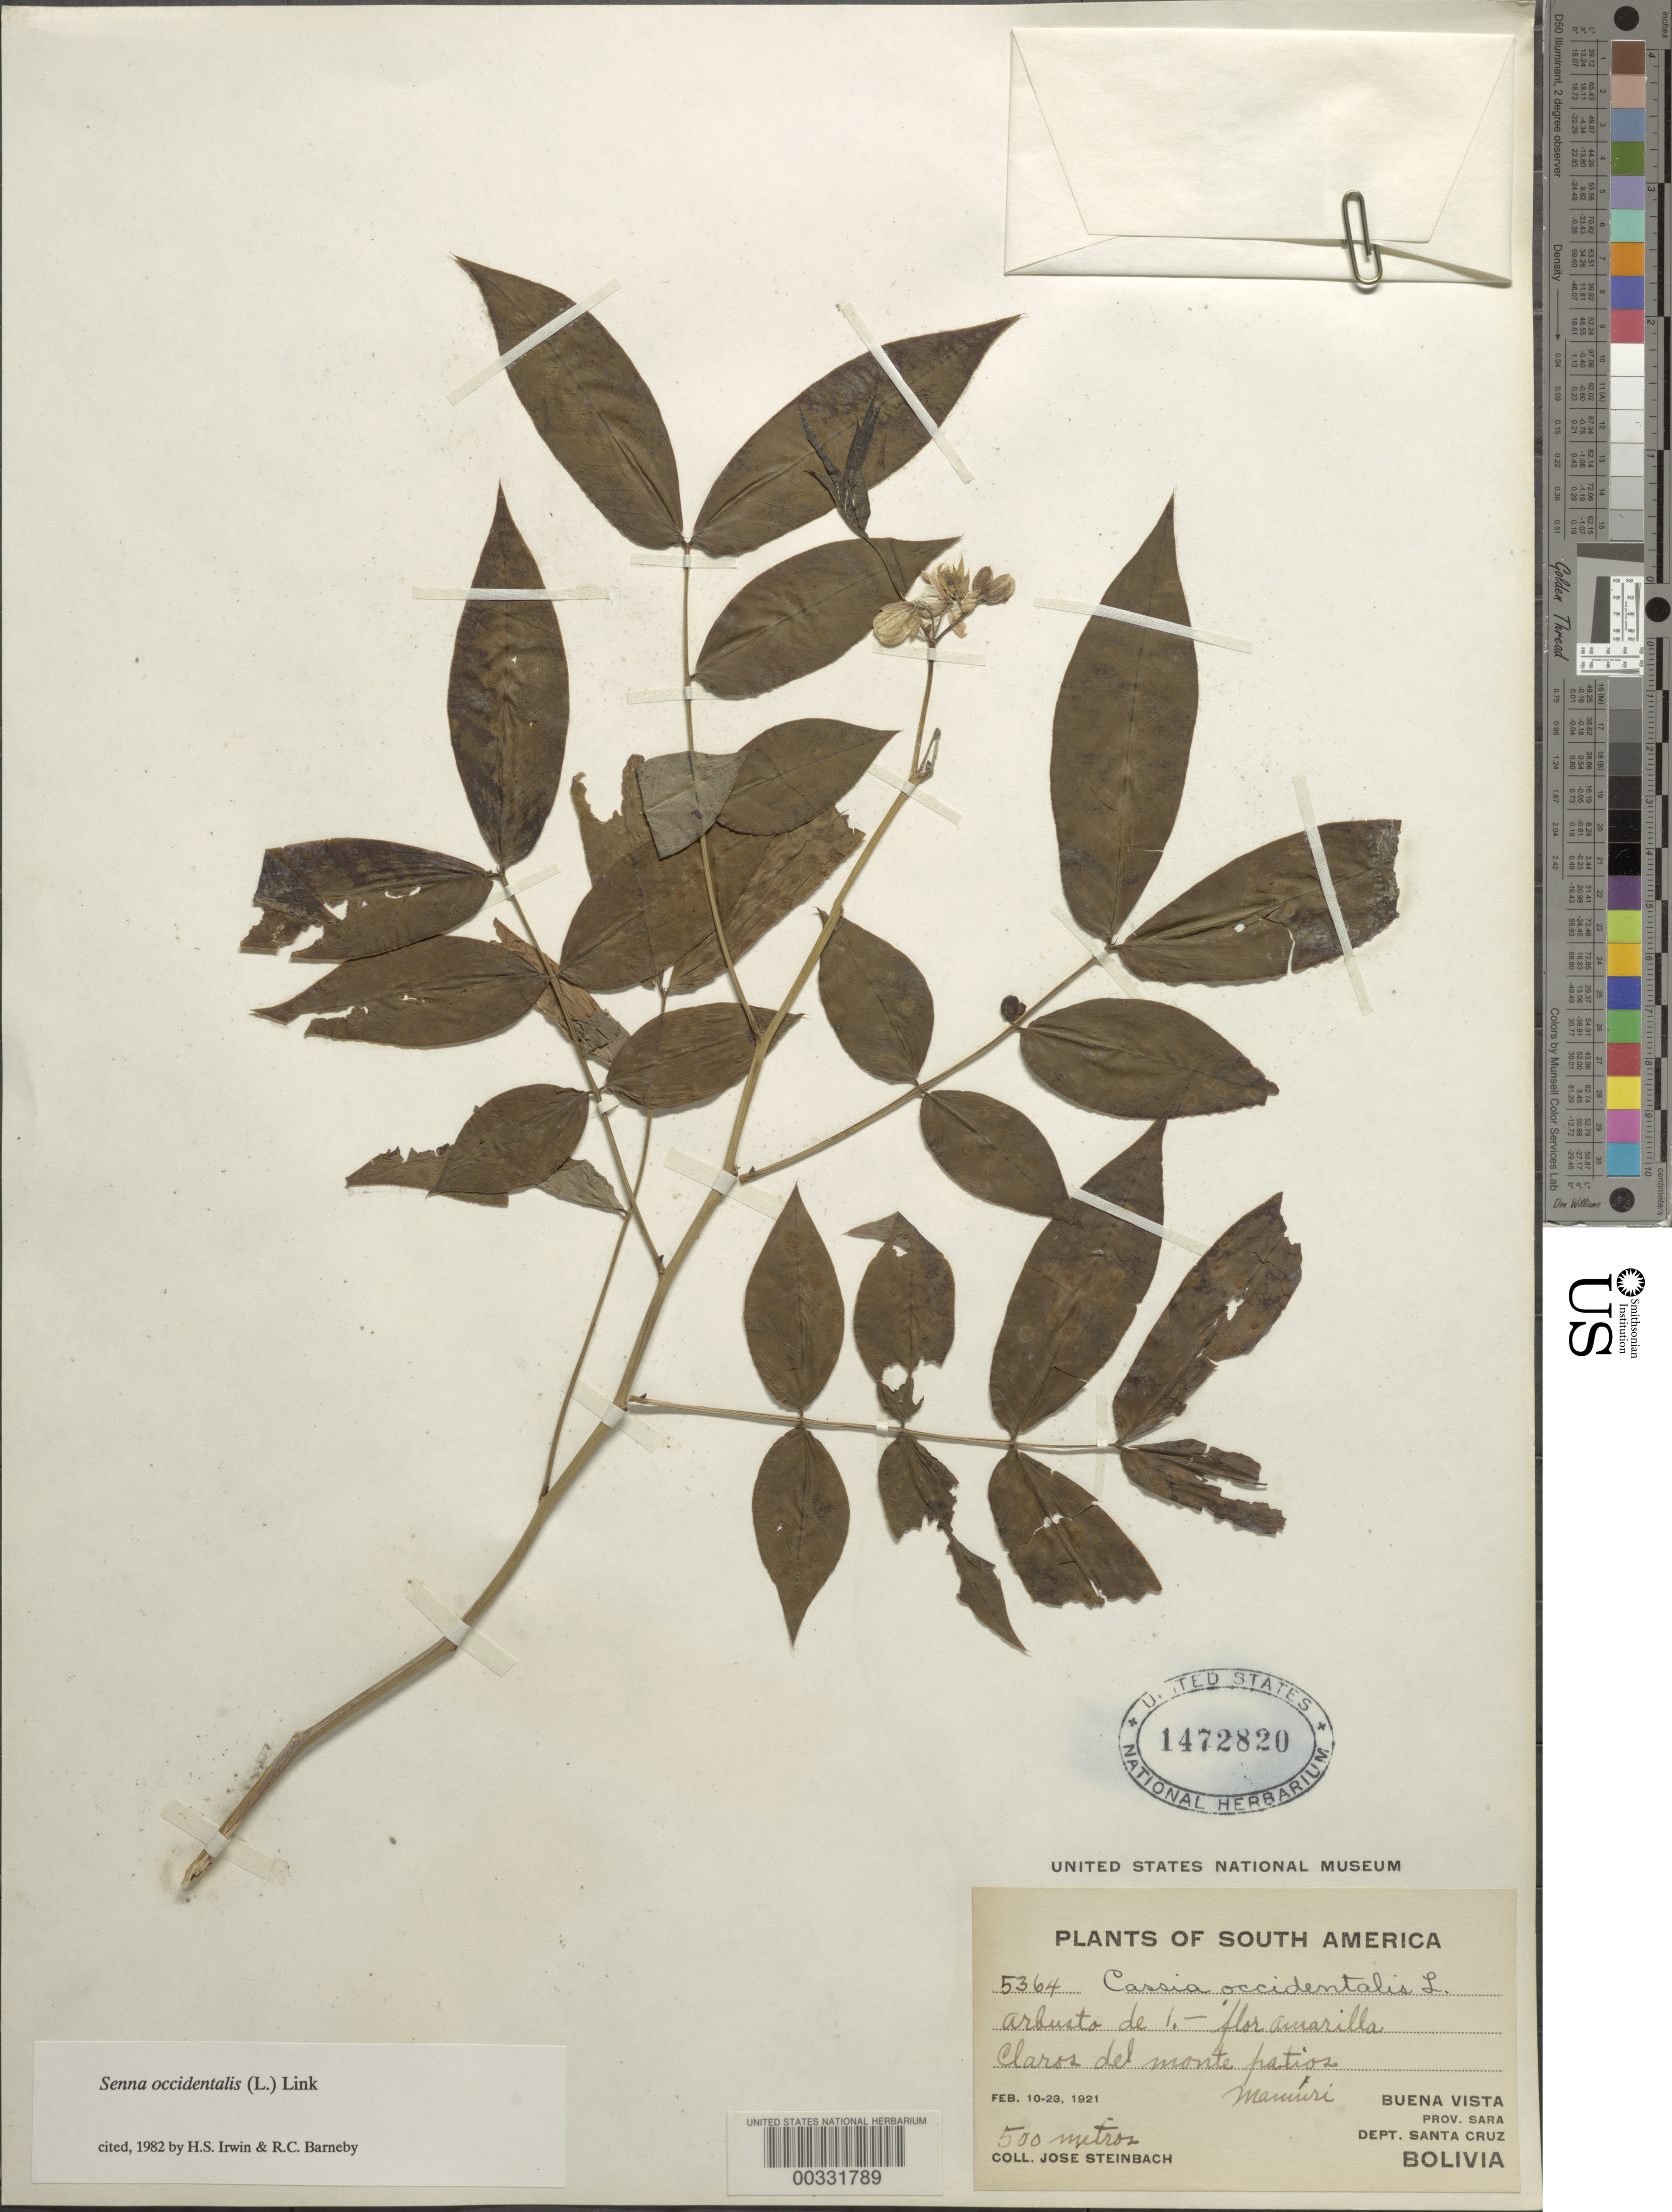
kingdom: Plantae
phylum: Tracheophyta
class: Magnoliopsida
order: Fabales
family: Fabaceae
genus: Senna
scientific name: Senna occidentalis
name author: (L.) Link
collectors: J. Steinbach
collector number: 5364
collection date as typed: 10 Feb 1921 to 23 Feb 1921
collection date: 1921-02-10/1921-02-23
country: Bolivia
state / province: Santa Cruz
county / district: Sara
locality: Buena Vista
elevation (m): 500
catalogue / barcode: US 1472820